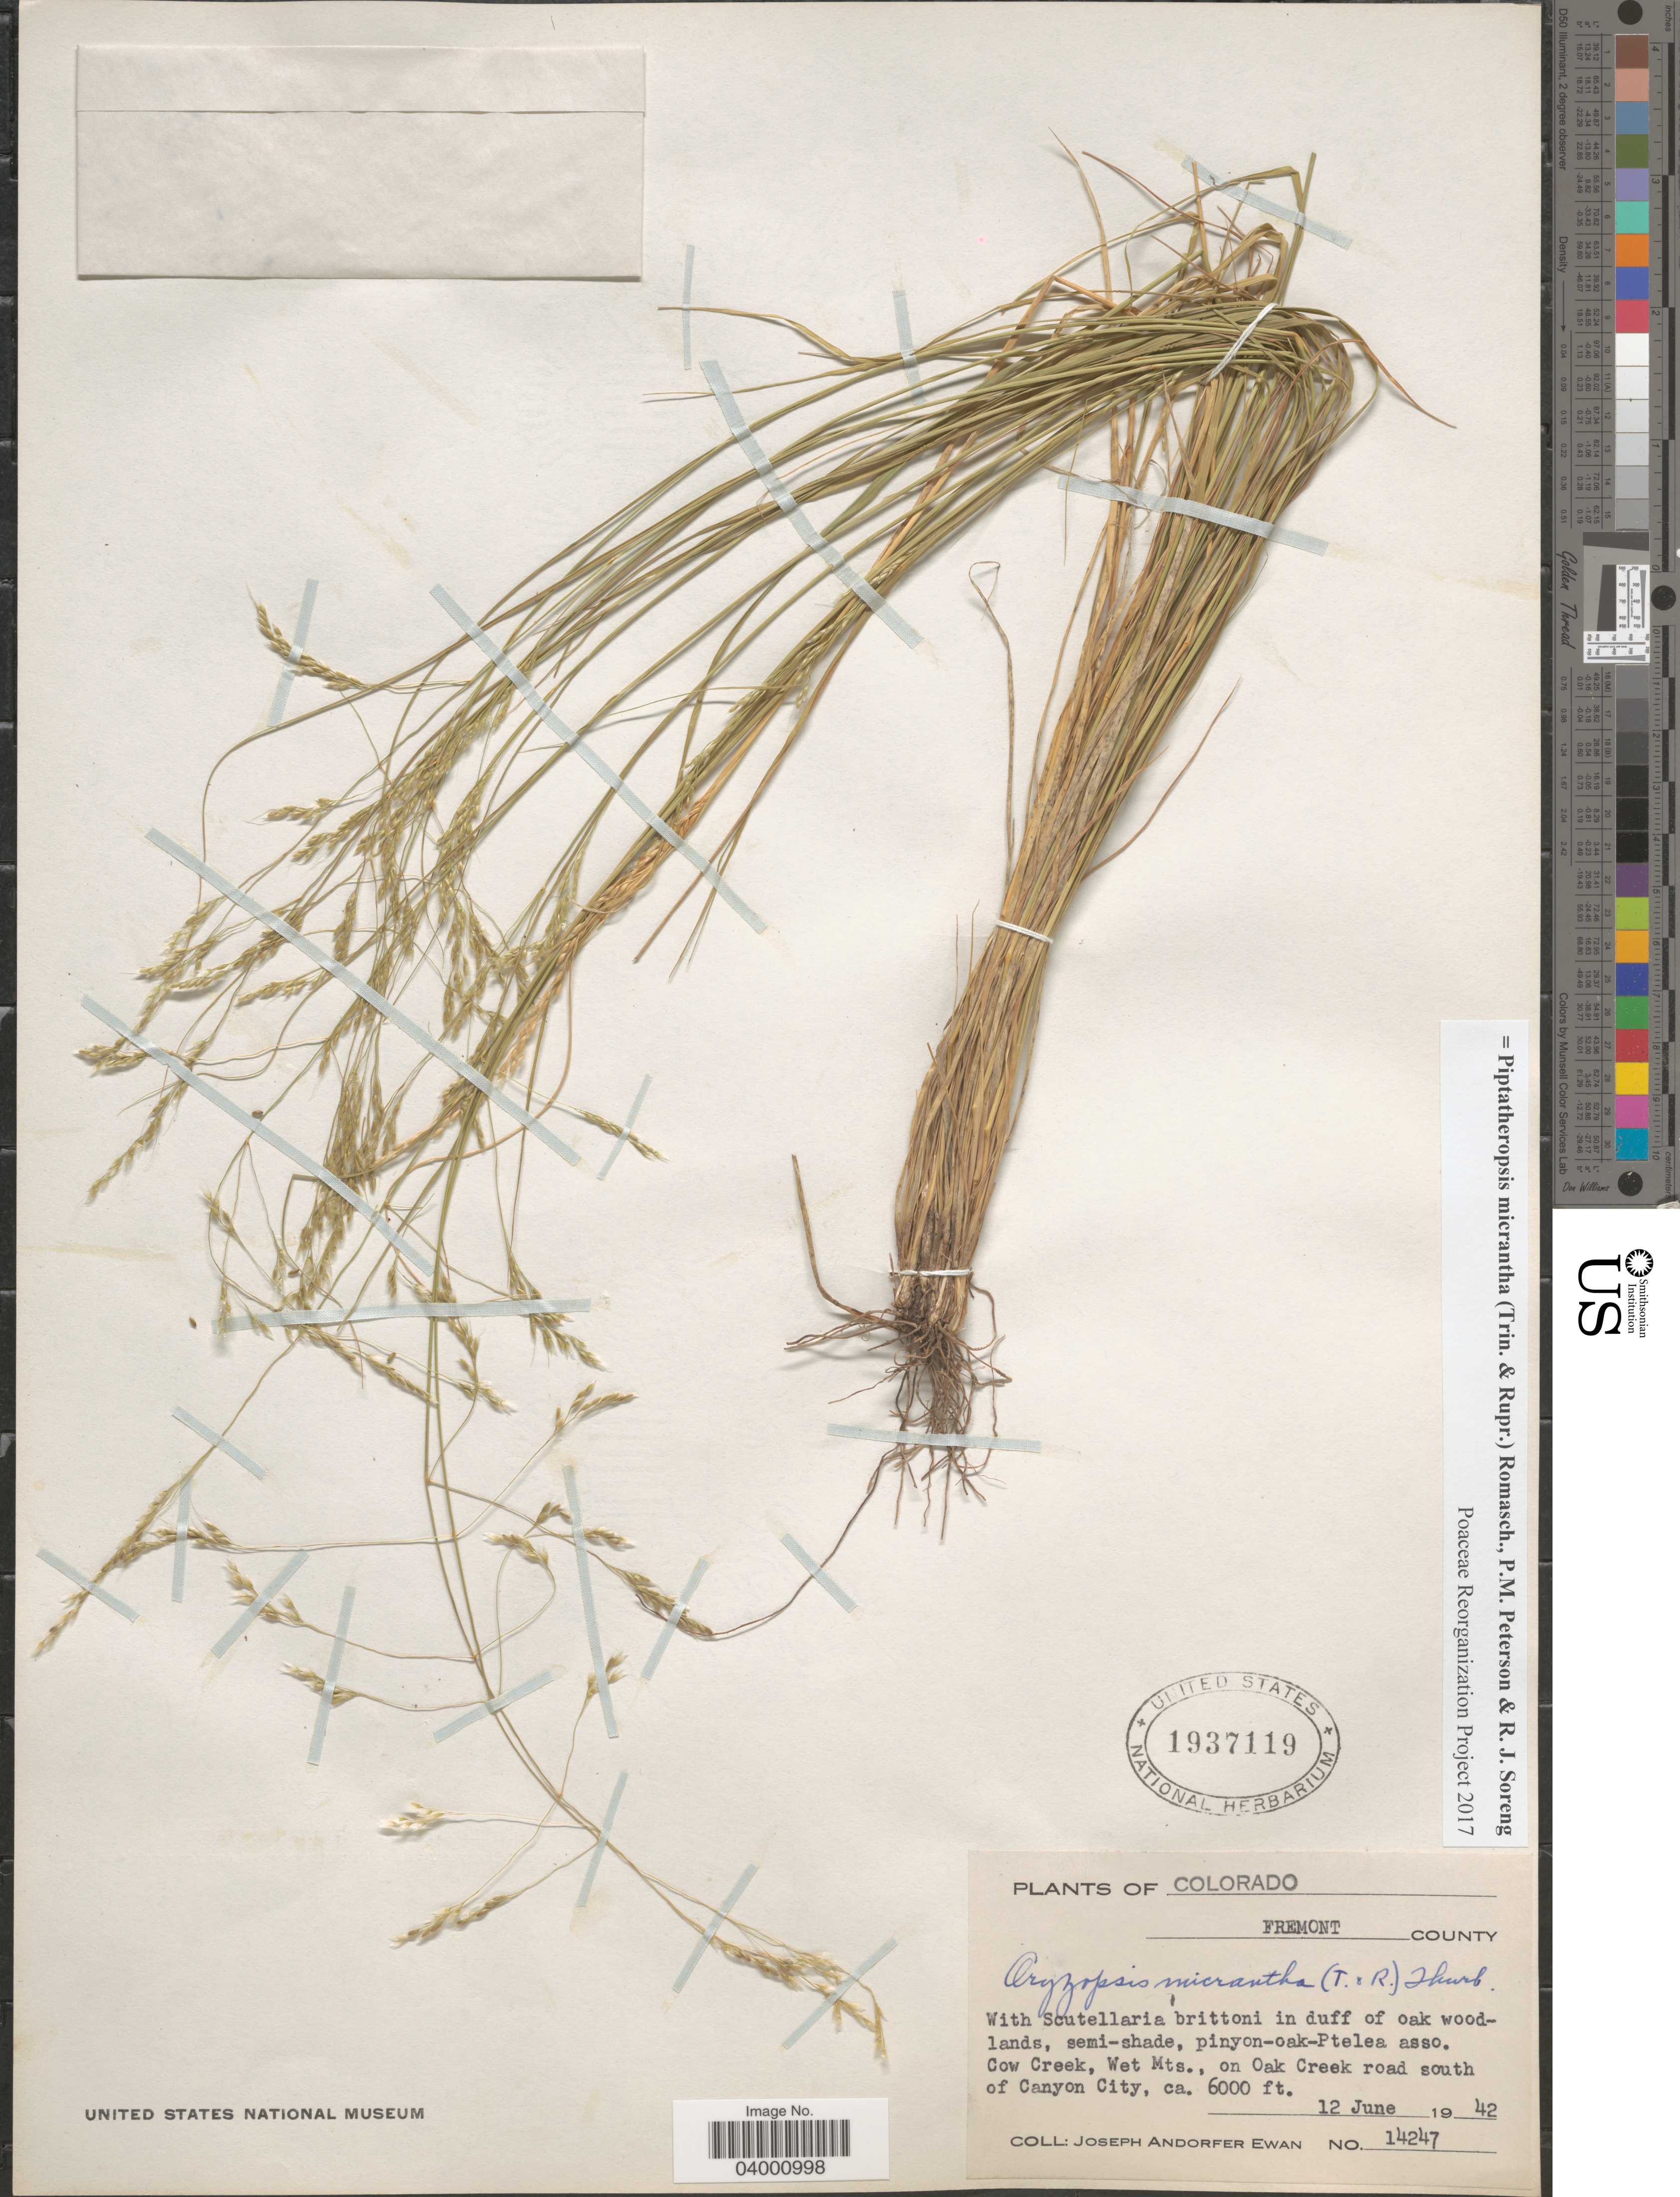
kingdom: Plantae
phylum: Tracheophyta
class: Liliopsida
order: Poales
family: Poaceae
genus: Piptatheropsis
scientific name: Piptatheropsis micrantha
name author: (Trin. & Rupr.) Romasch.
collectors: J. A. Ewan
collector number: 14247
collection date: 1942-06-12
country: United States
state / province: Colorado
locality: Fremont County. Cow Creek, Wet Mts., on Oak Creek road south of Canyon City.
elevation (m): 1829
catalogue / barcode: US 1937119